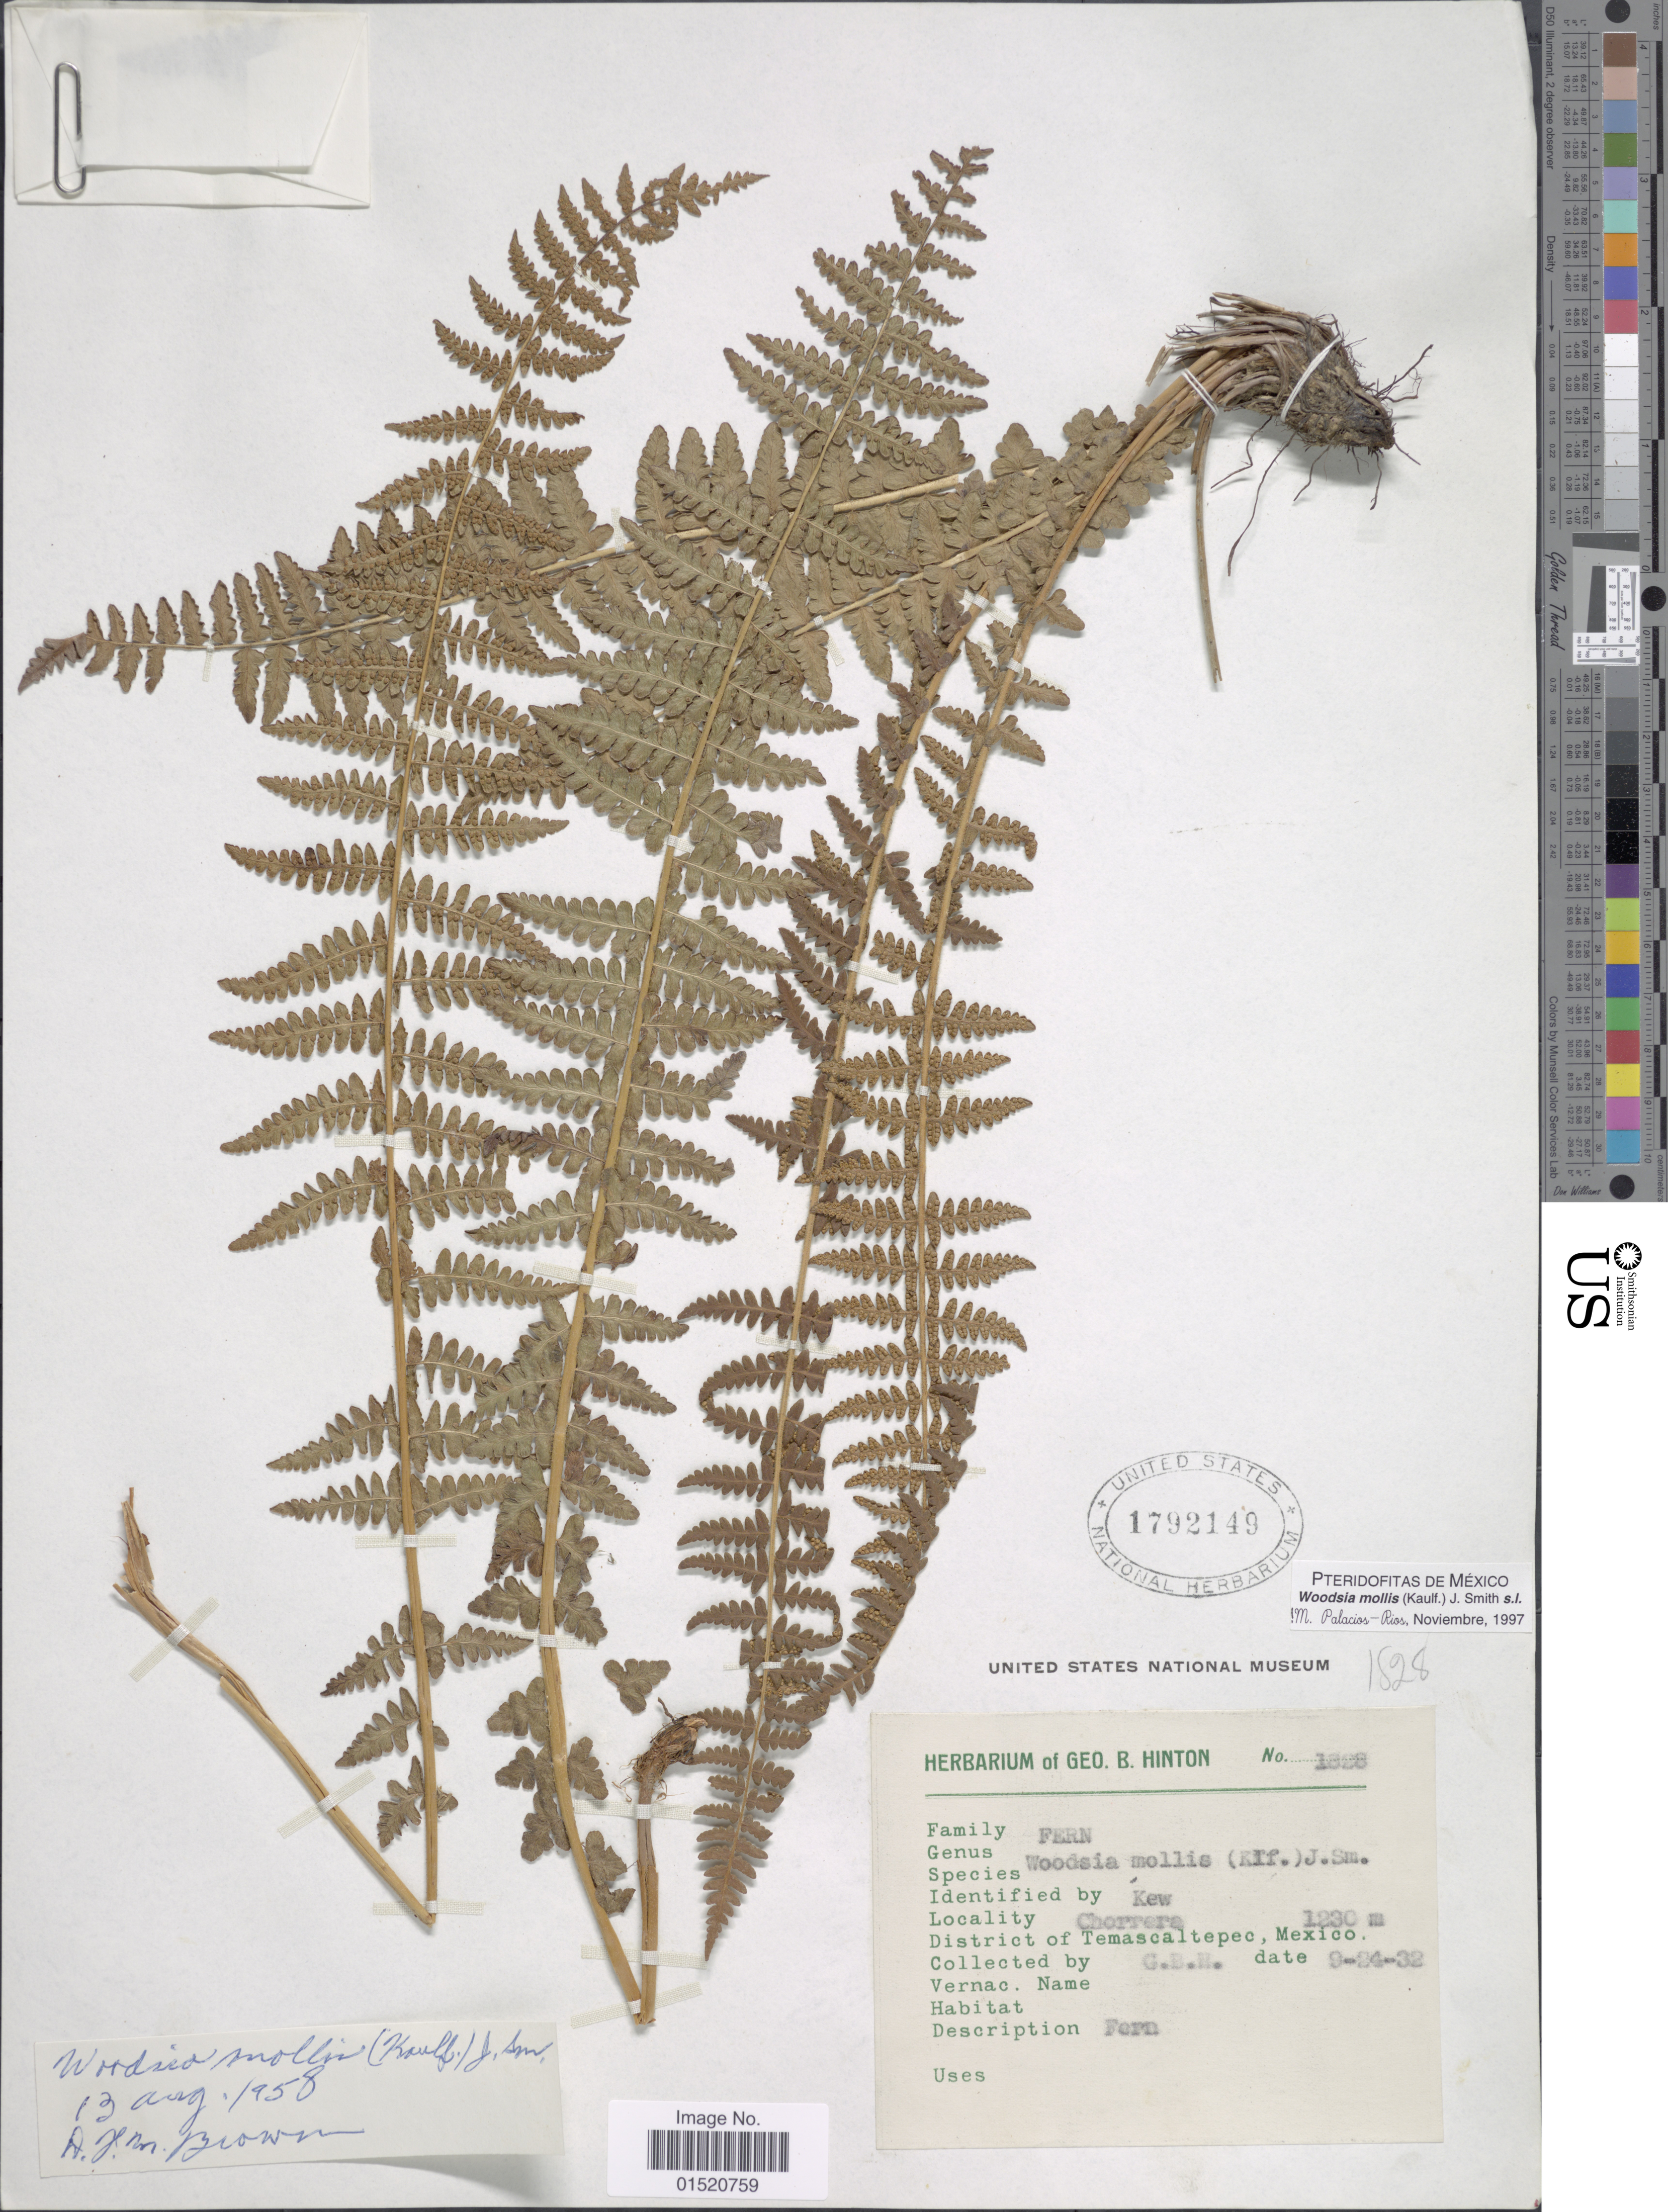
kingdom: Plantae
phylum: Tracheophyta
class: Polypodiopsida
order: Polypodiales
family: Woodsiaceae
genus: Woodsia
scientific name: Woodsia mollis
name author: (Kaulf.) J. Sm.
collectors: G. B. Hinton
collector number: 1828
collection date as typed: Transcribed d/m/y: 24/9/32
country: Mexico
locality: Chorrera, District of Temascaltepec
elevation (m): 1230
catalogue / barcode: US 1792149